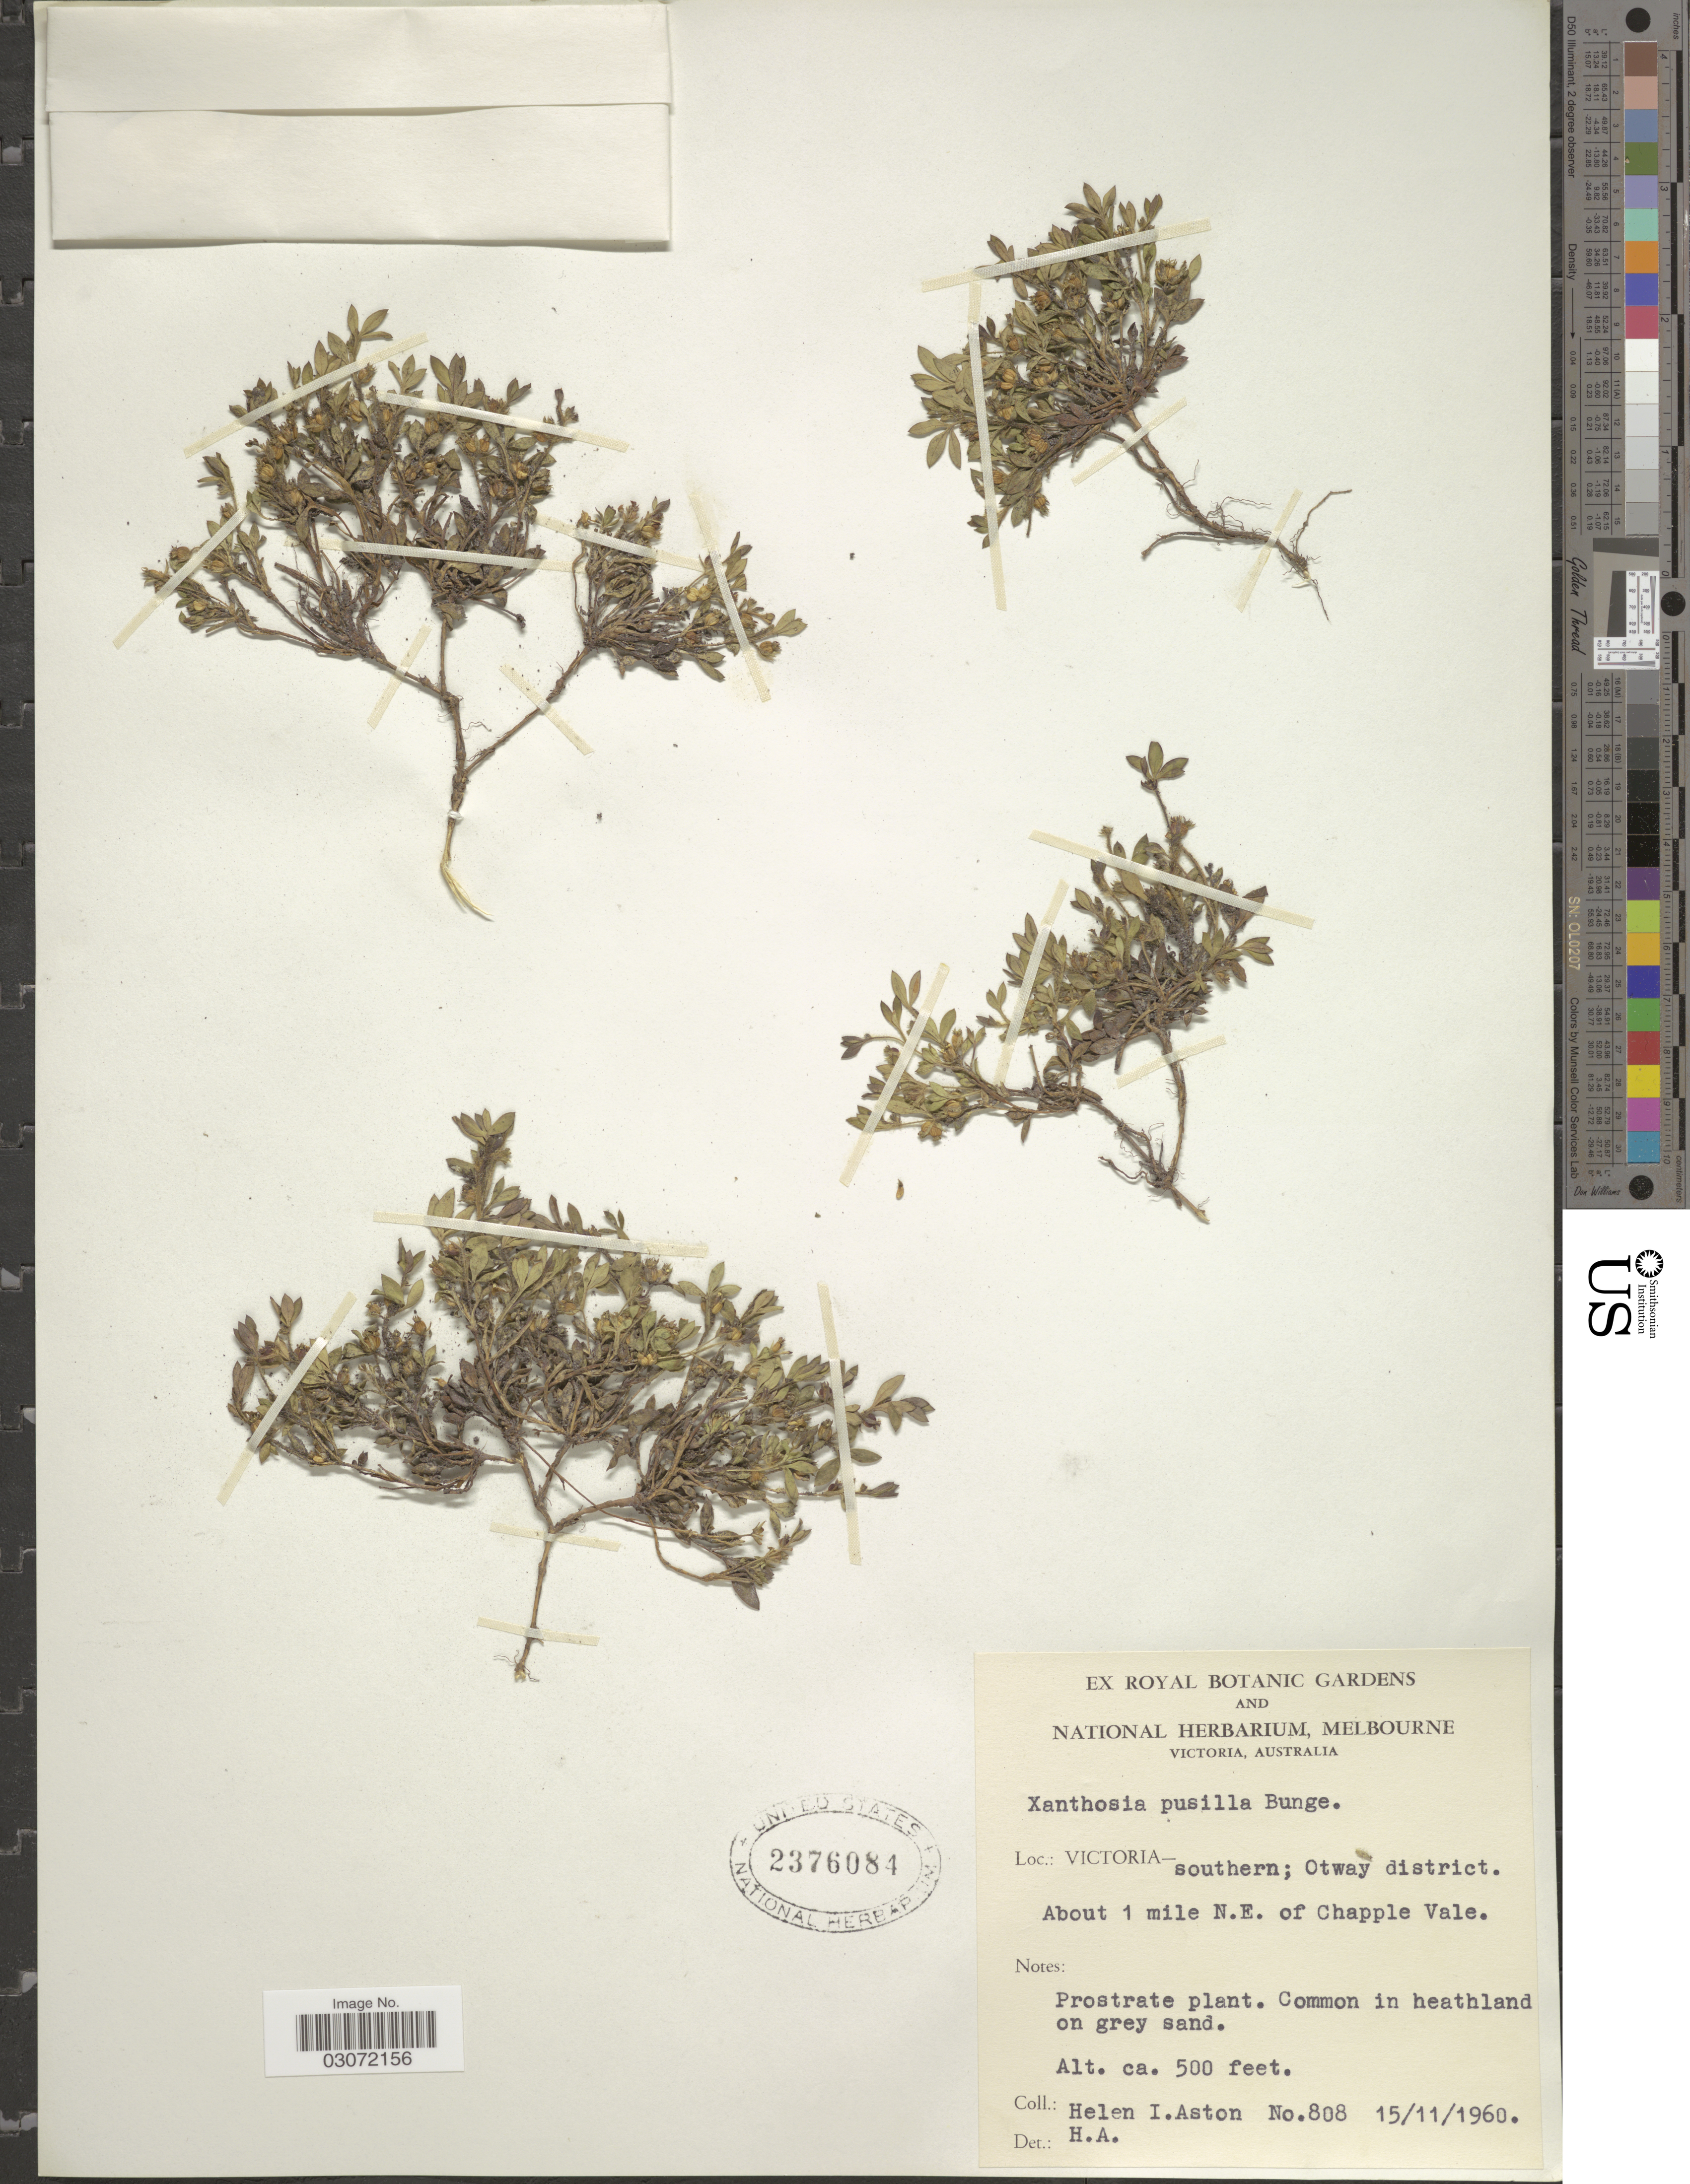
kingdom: Plantae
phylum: Tracheophyta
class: Magnoliopsida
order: Apiales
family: Apiaceae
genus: Xanthosia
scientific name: Xanthosia pusilla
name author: Bunge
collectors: H. I. Aston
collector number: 808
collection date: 1960-11-15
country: Australia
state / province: Victoria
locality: Victoria - southern; Otway district. About 1 mile N.E. of Chapple Vale.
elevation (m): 152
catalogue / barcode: US 2376084